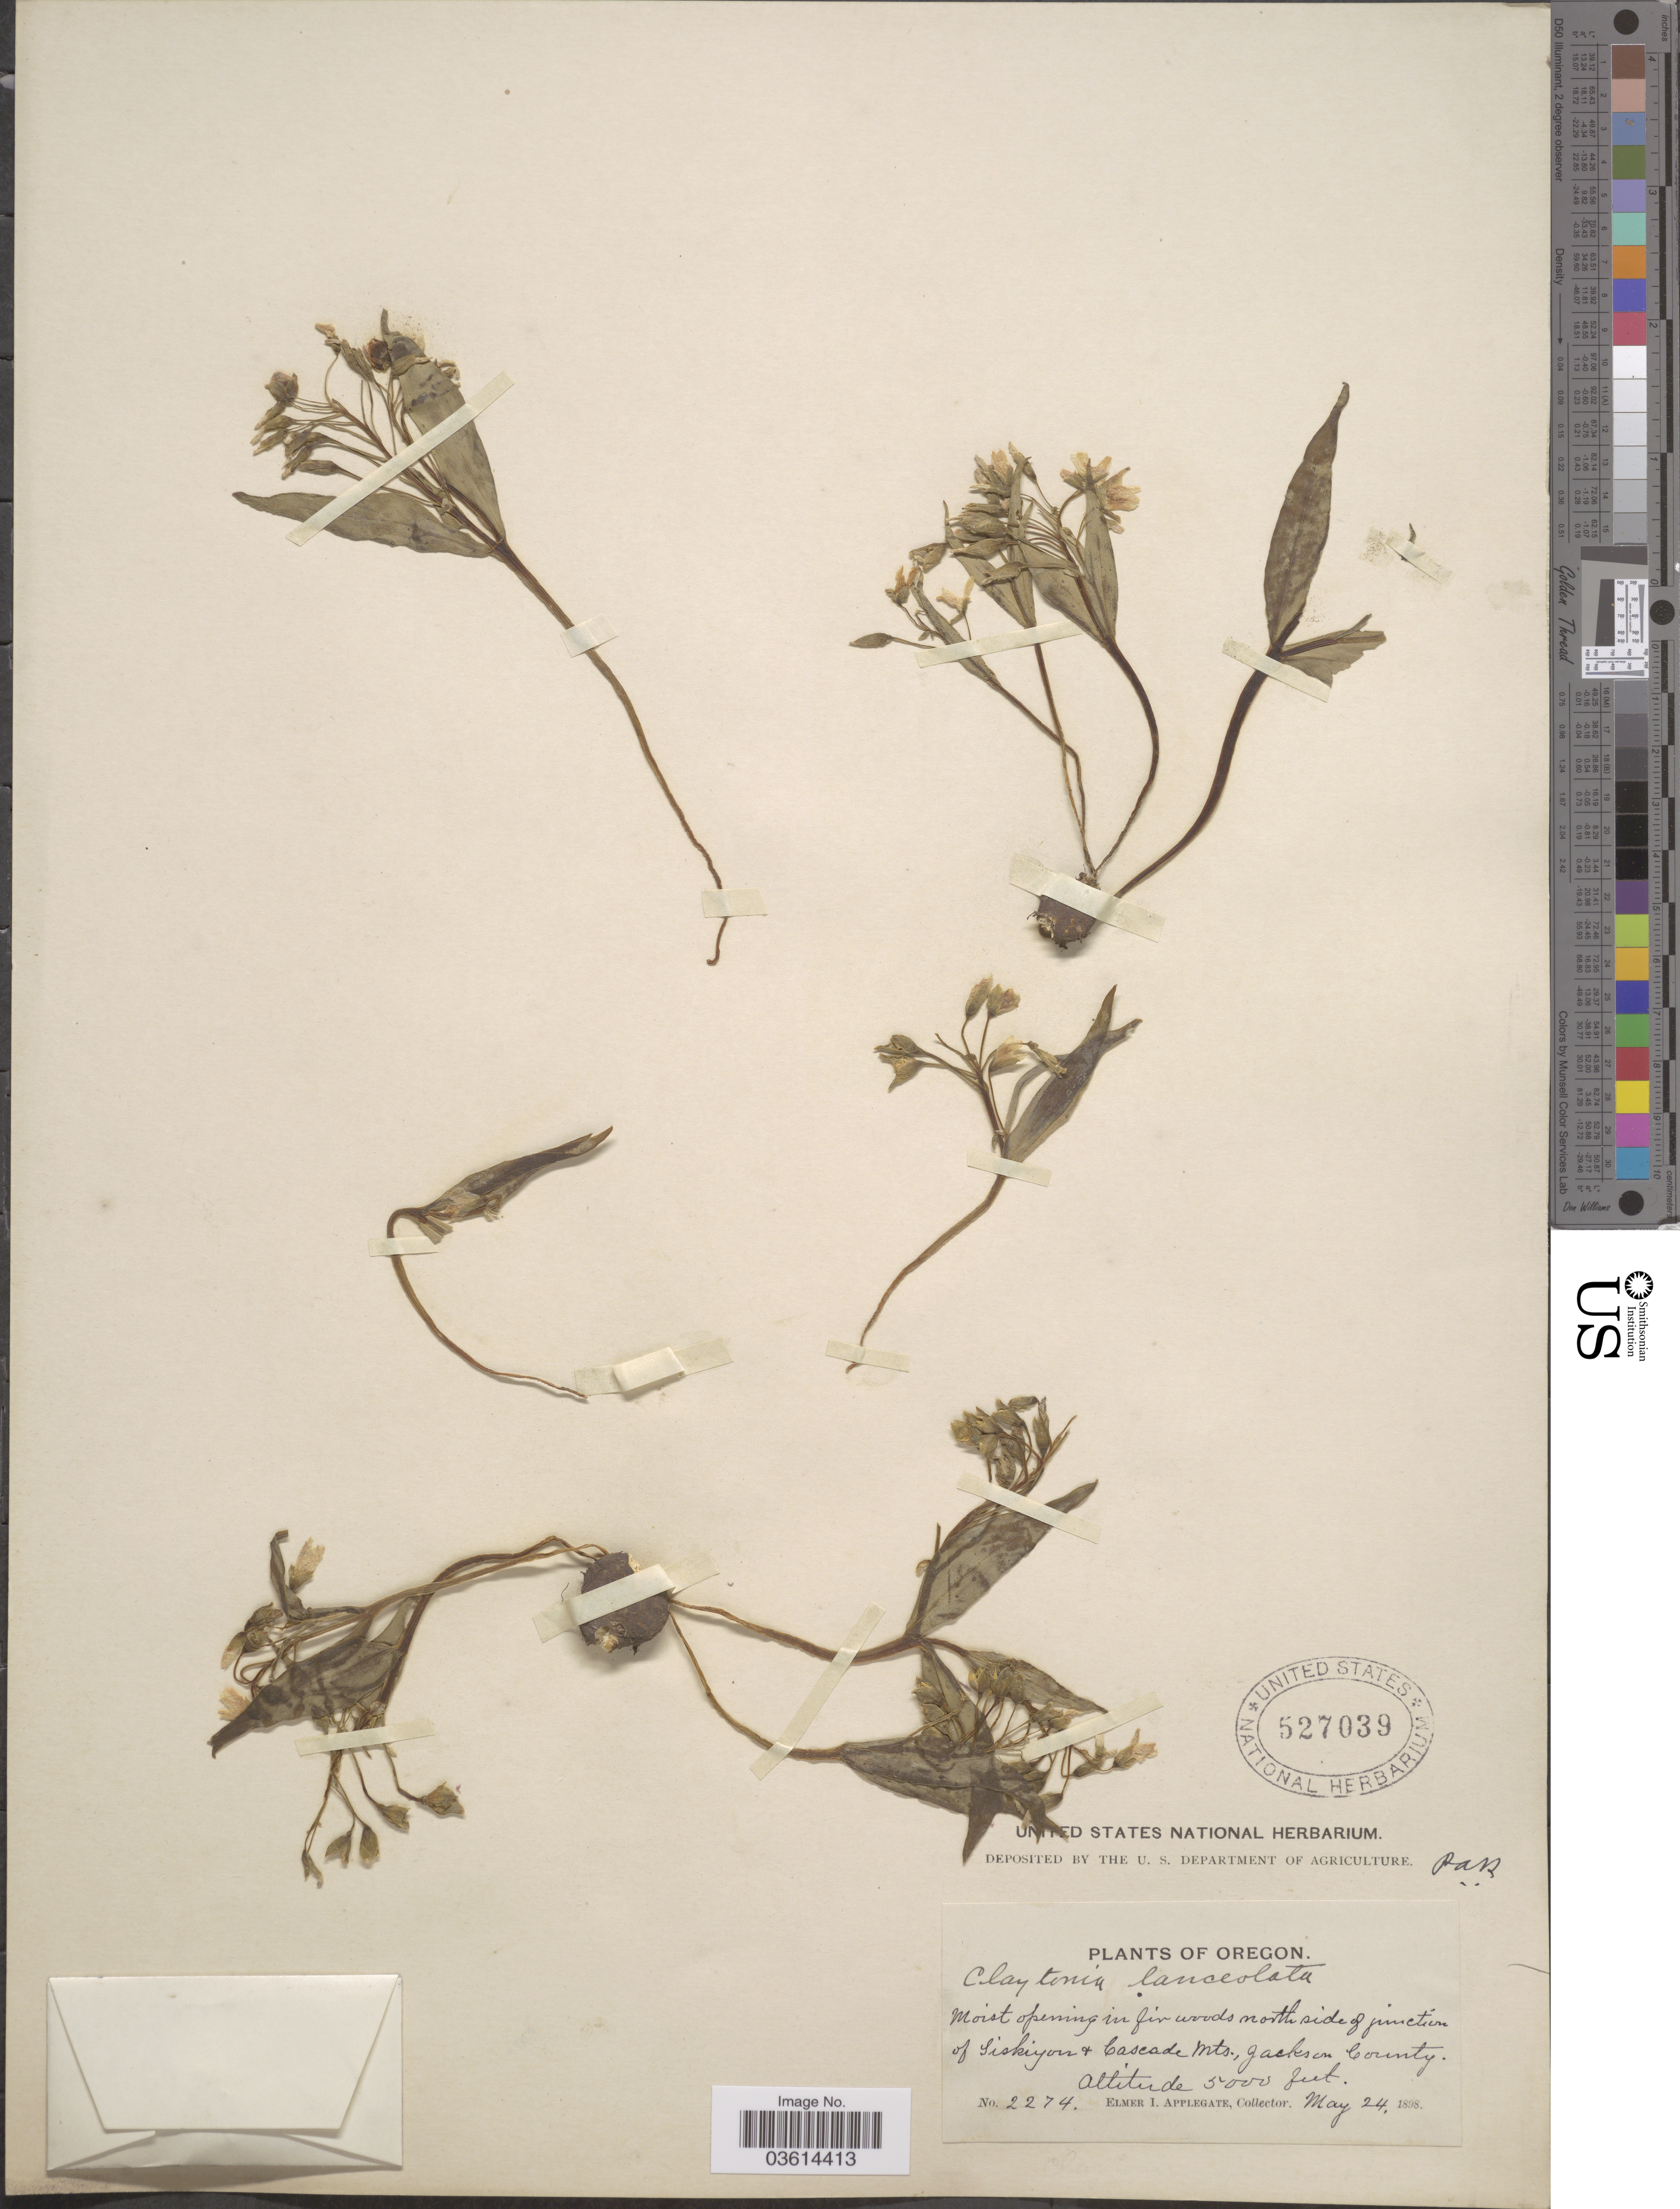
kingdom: Plantae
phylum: Tracheophyta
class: Magnoliopsida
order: Caryophyllales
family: Montiaceae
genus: Claytonia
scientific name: Claytonia lanceolata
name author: Pursh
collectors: E. I. Applegate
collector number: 2274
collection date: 1898-05-24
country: United States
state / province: Oregon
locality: North side of junction of Siskiyou & Cascade Mts., Jackson County.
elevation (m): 1524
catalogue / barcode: US 527039